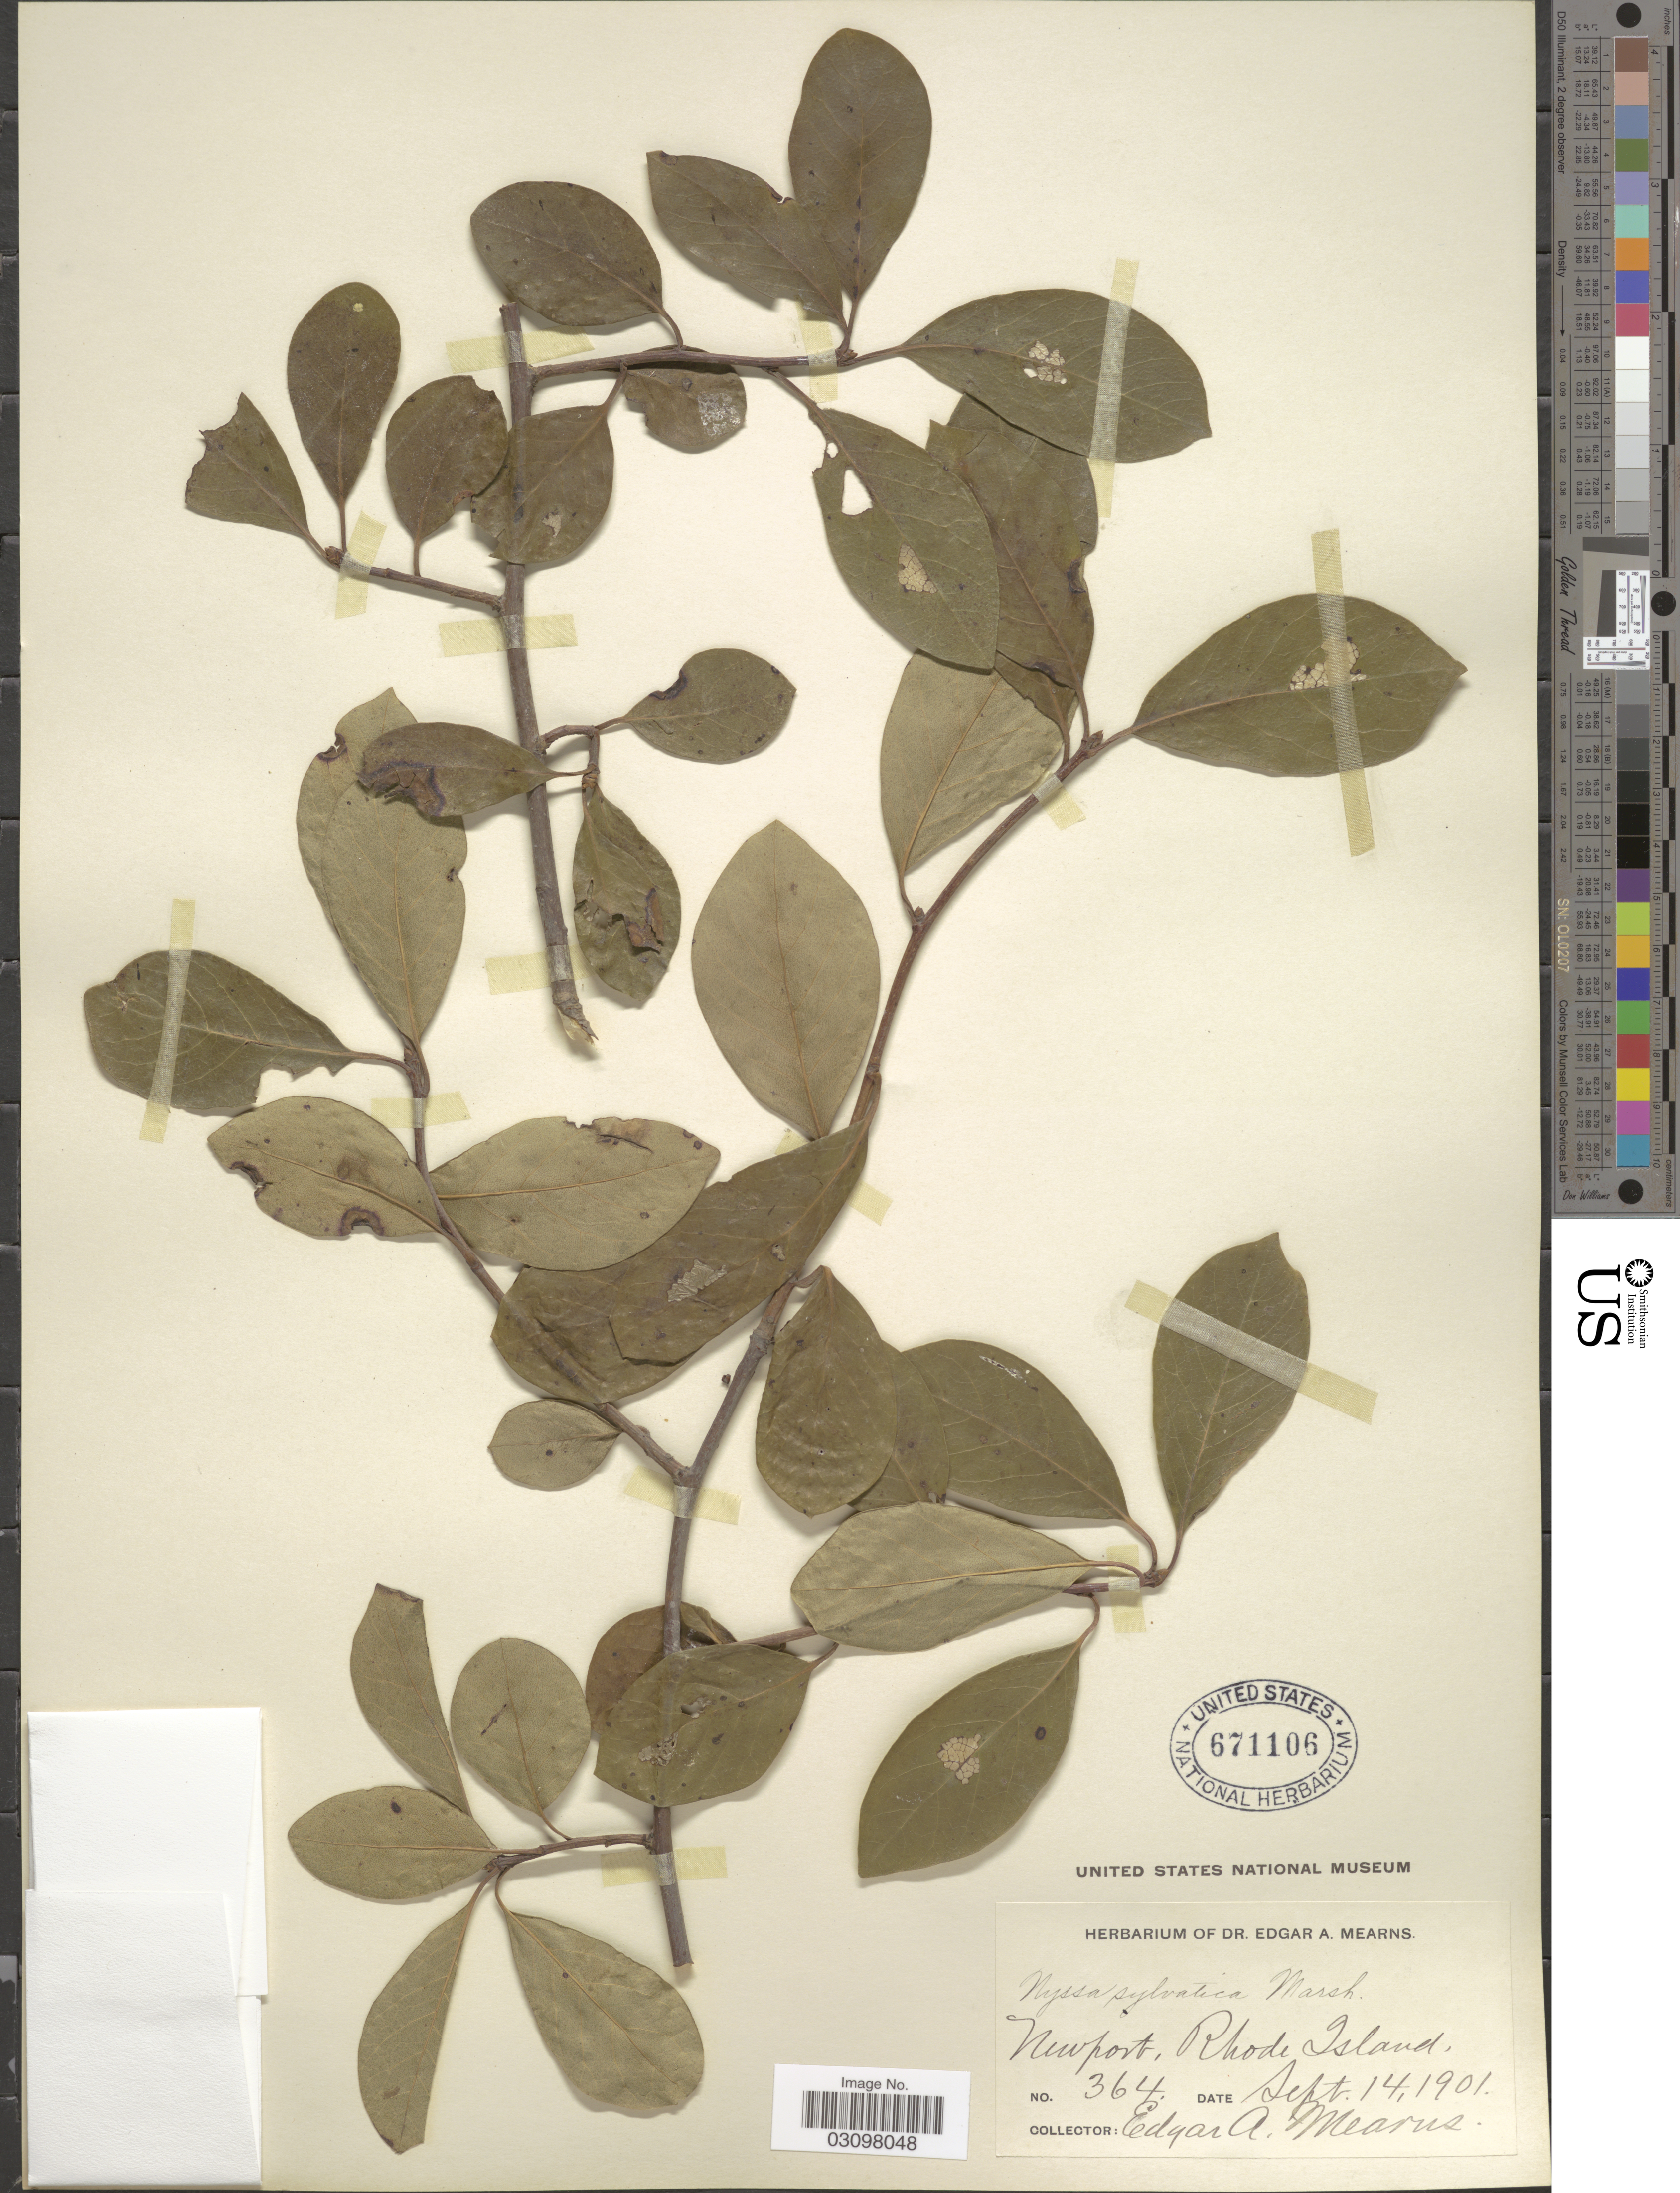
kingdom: Plantae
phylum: Tracheophyta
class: Magnoliopsida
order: Cornales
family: Nyssaceae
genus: Nyssa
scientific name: Nyssa sylvatica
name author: Marshall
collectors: E. A. Mearns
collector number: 364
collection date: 1901-09-14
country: United States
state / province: Rhode Island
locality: Newport.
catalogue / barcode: US 671106